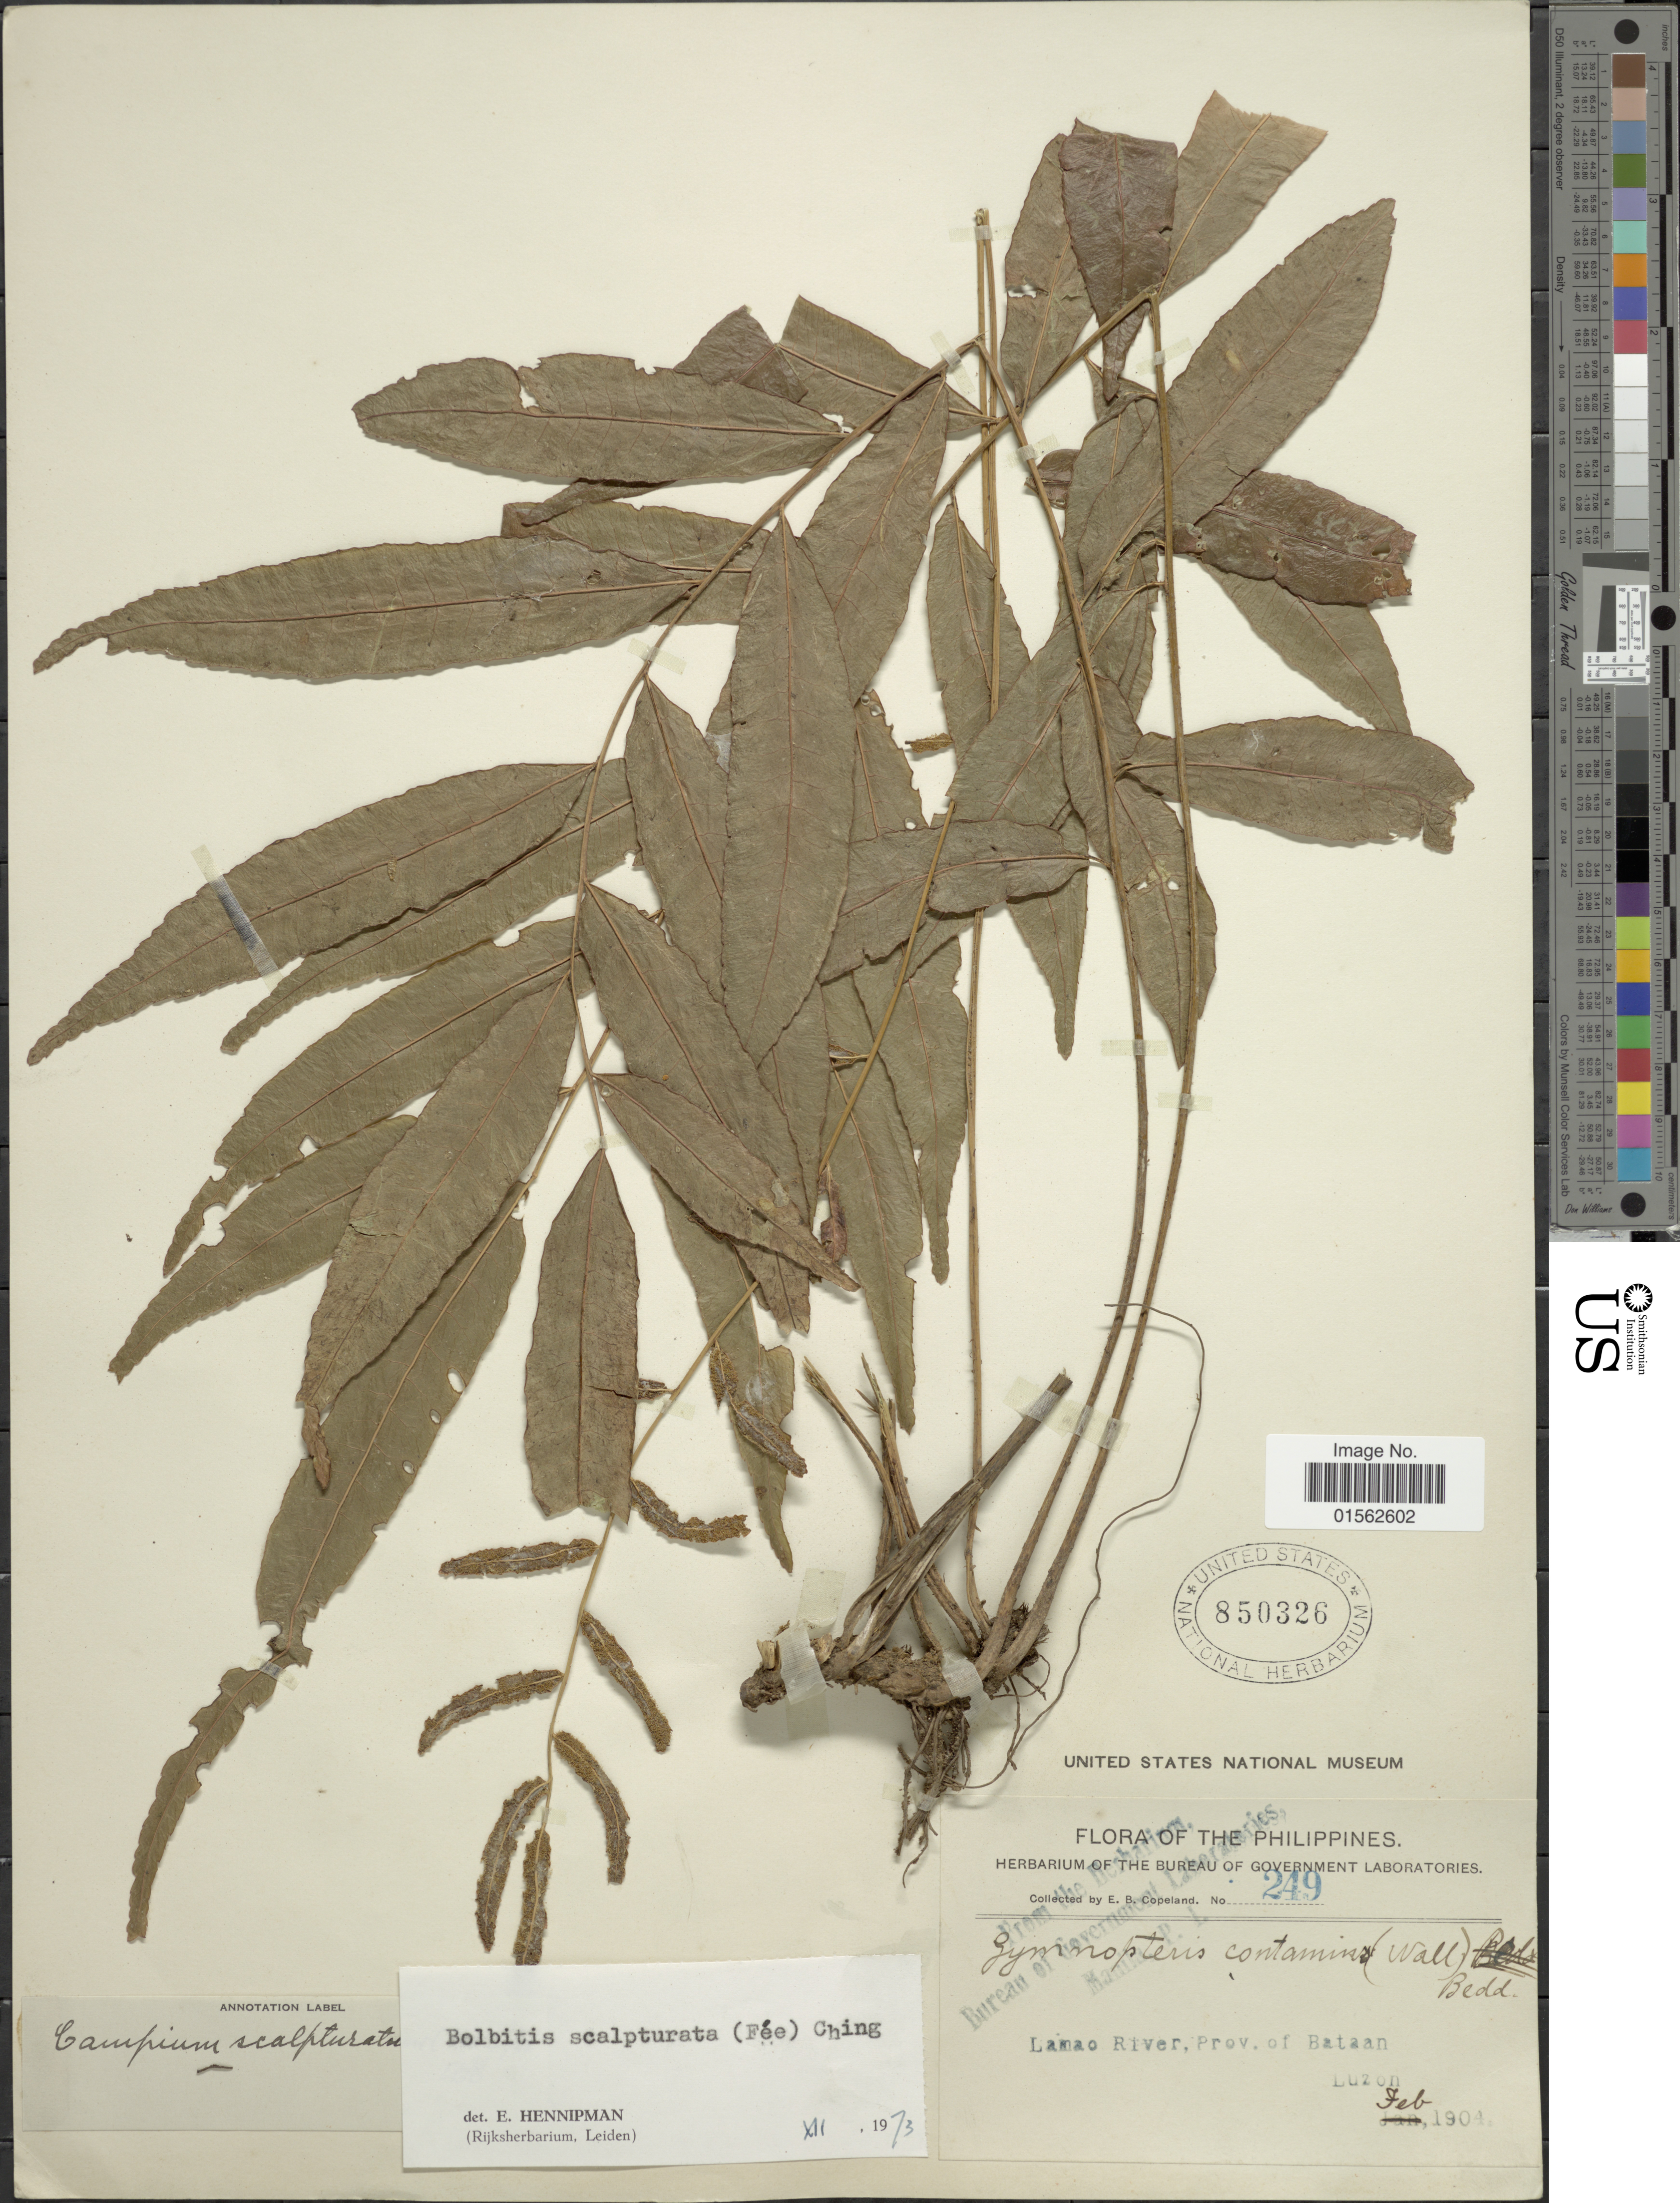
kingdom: Plantae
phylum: Tracheophyta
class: Polypodiopsida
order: Polypodiales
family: Dryopteridaceae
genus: Bolbitis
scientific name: Bolbitis scalpturata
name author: (Fée) Ching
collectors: E. B. Copeland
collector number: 249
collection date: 1904-02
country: Philippines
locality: Philippines, Lamao River, Prov. of Bataan, Luzon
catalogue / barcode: US 850326